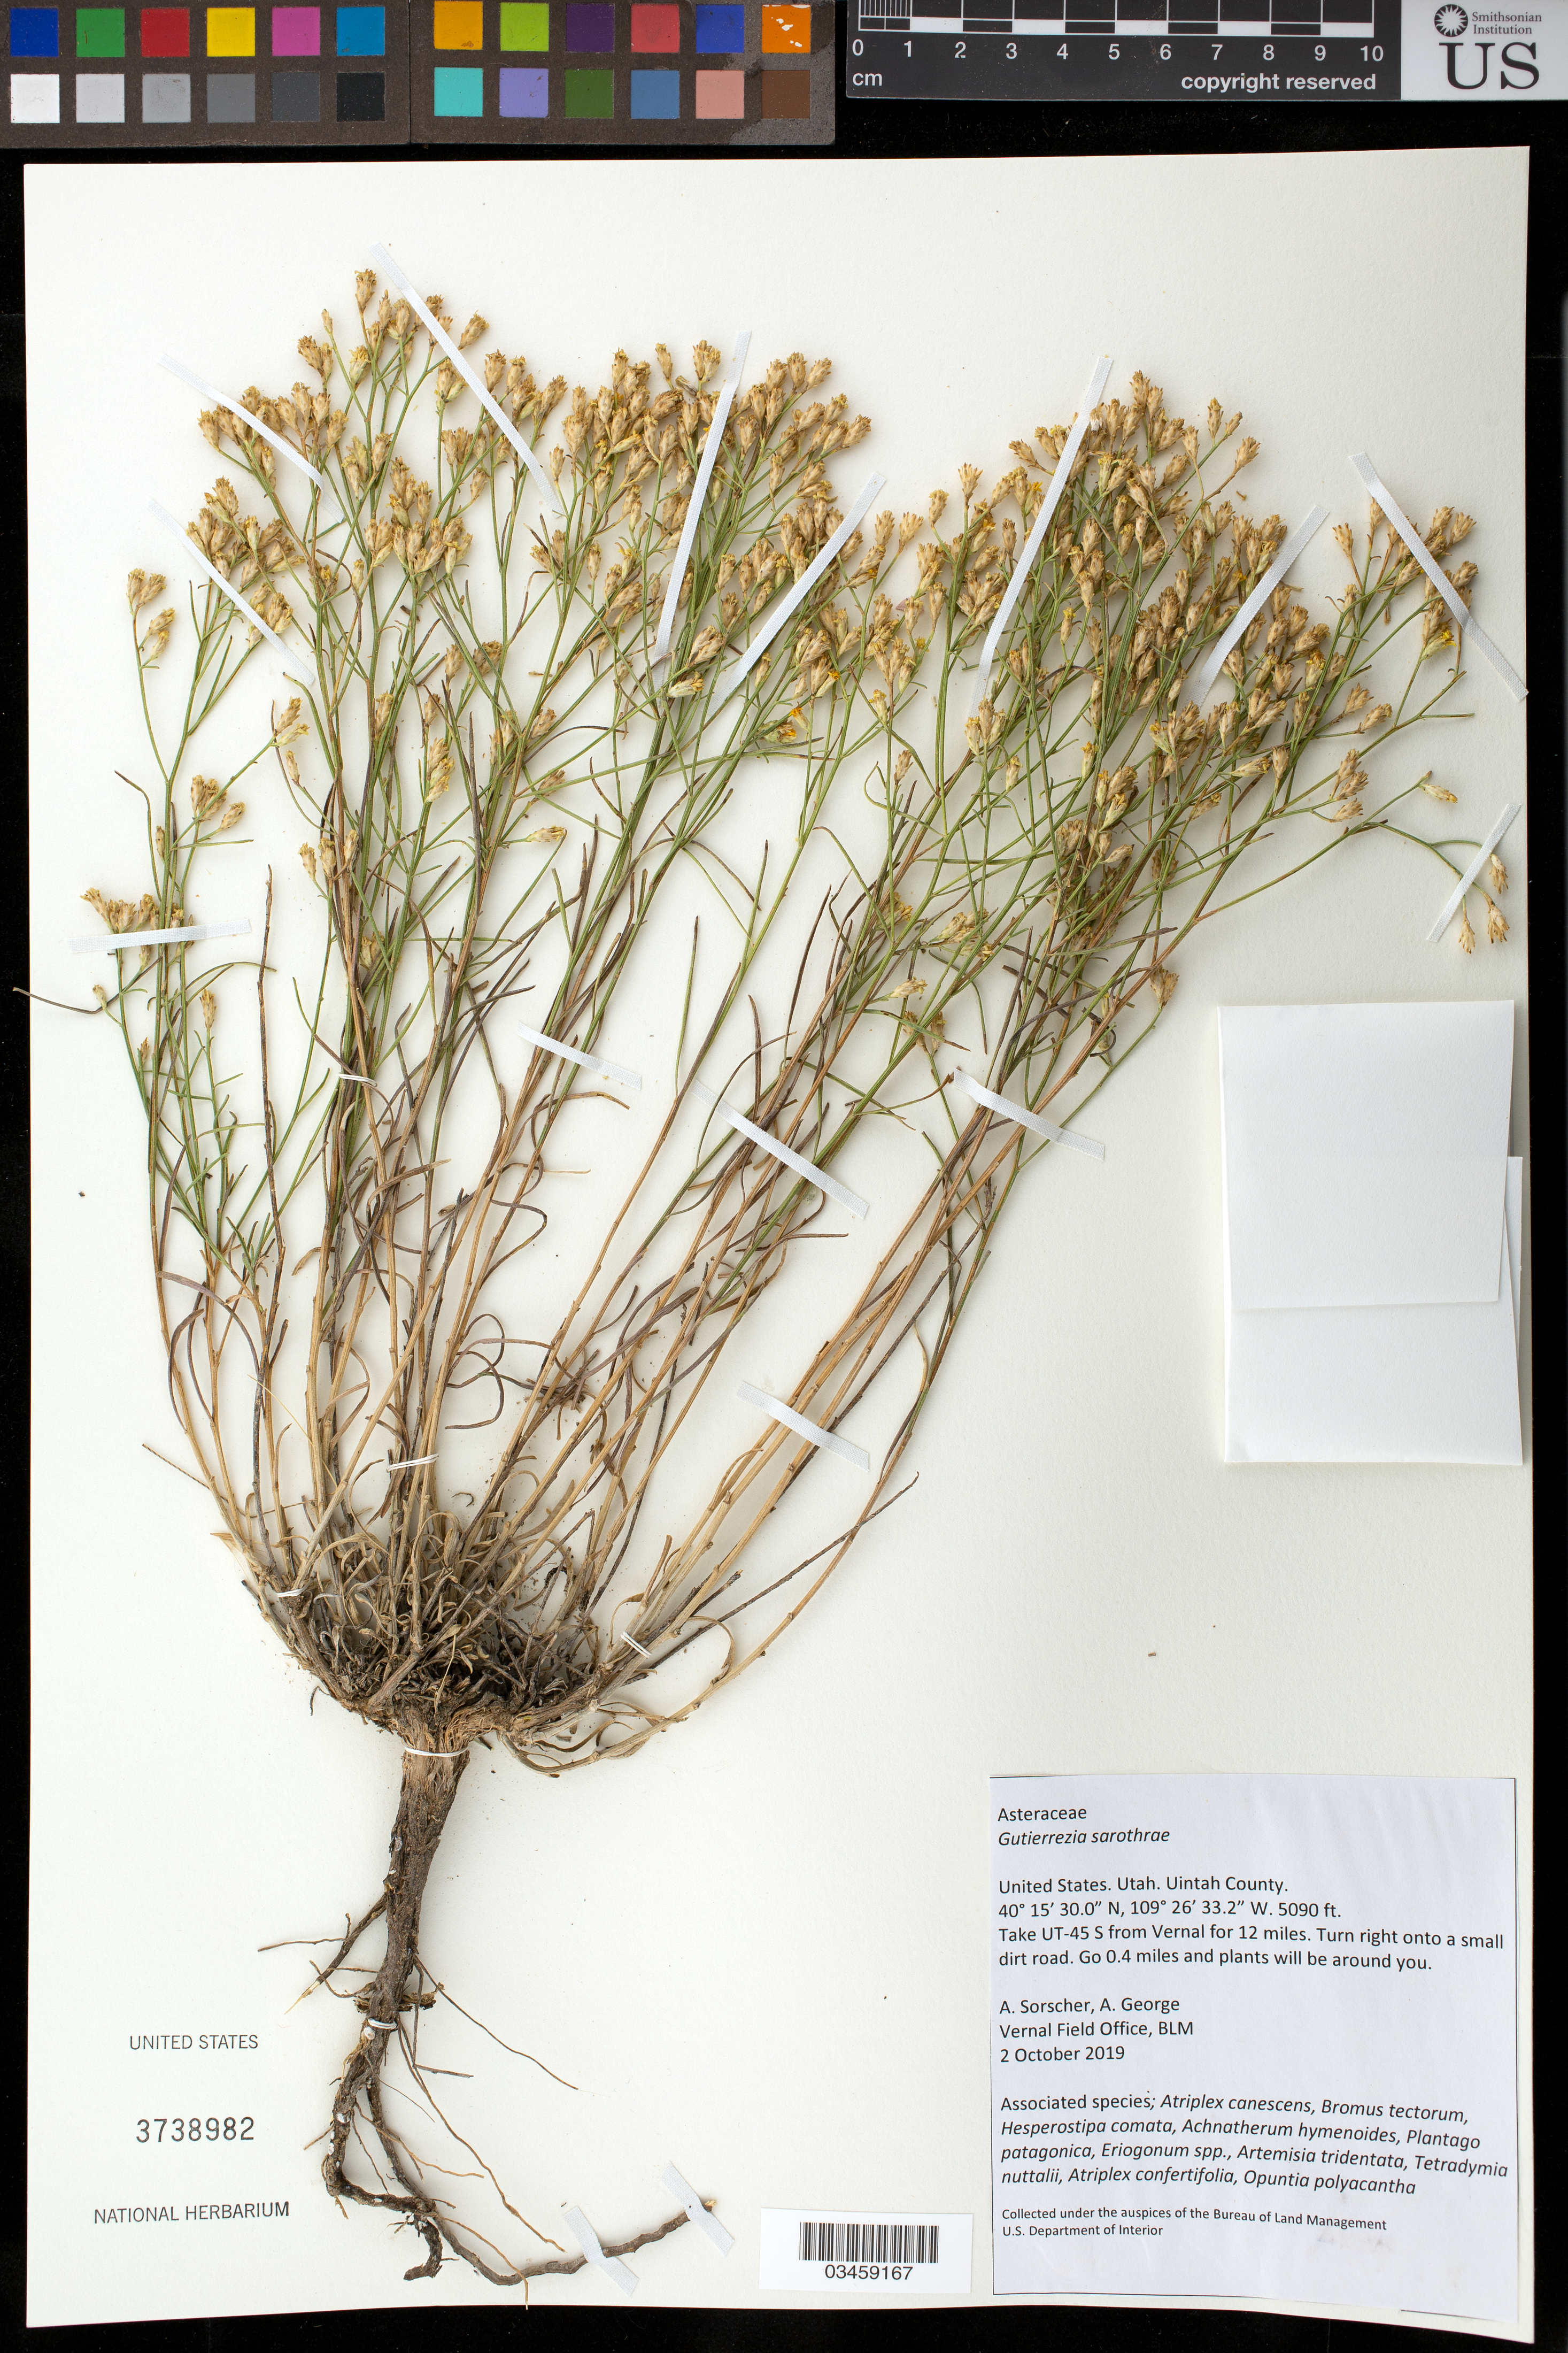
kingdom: Plantae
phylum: Tracheophyta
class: Magnoliopsida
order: Asterales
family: Asteraceae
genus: Gutierrezia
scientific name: Gutierrezia sarothrae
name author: (Pursh) Britton & Rusby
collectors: A. Sorscher & A. George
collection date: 2019-10-02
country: United States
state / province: Utah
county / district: Uintah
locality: Take UT-45 from Vernal for 12 mi., turn right onto small dirt road and go 0.4 mi.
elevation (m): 1551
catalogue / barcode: US 3738982